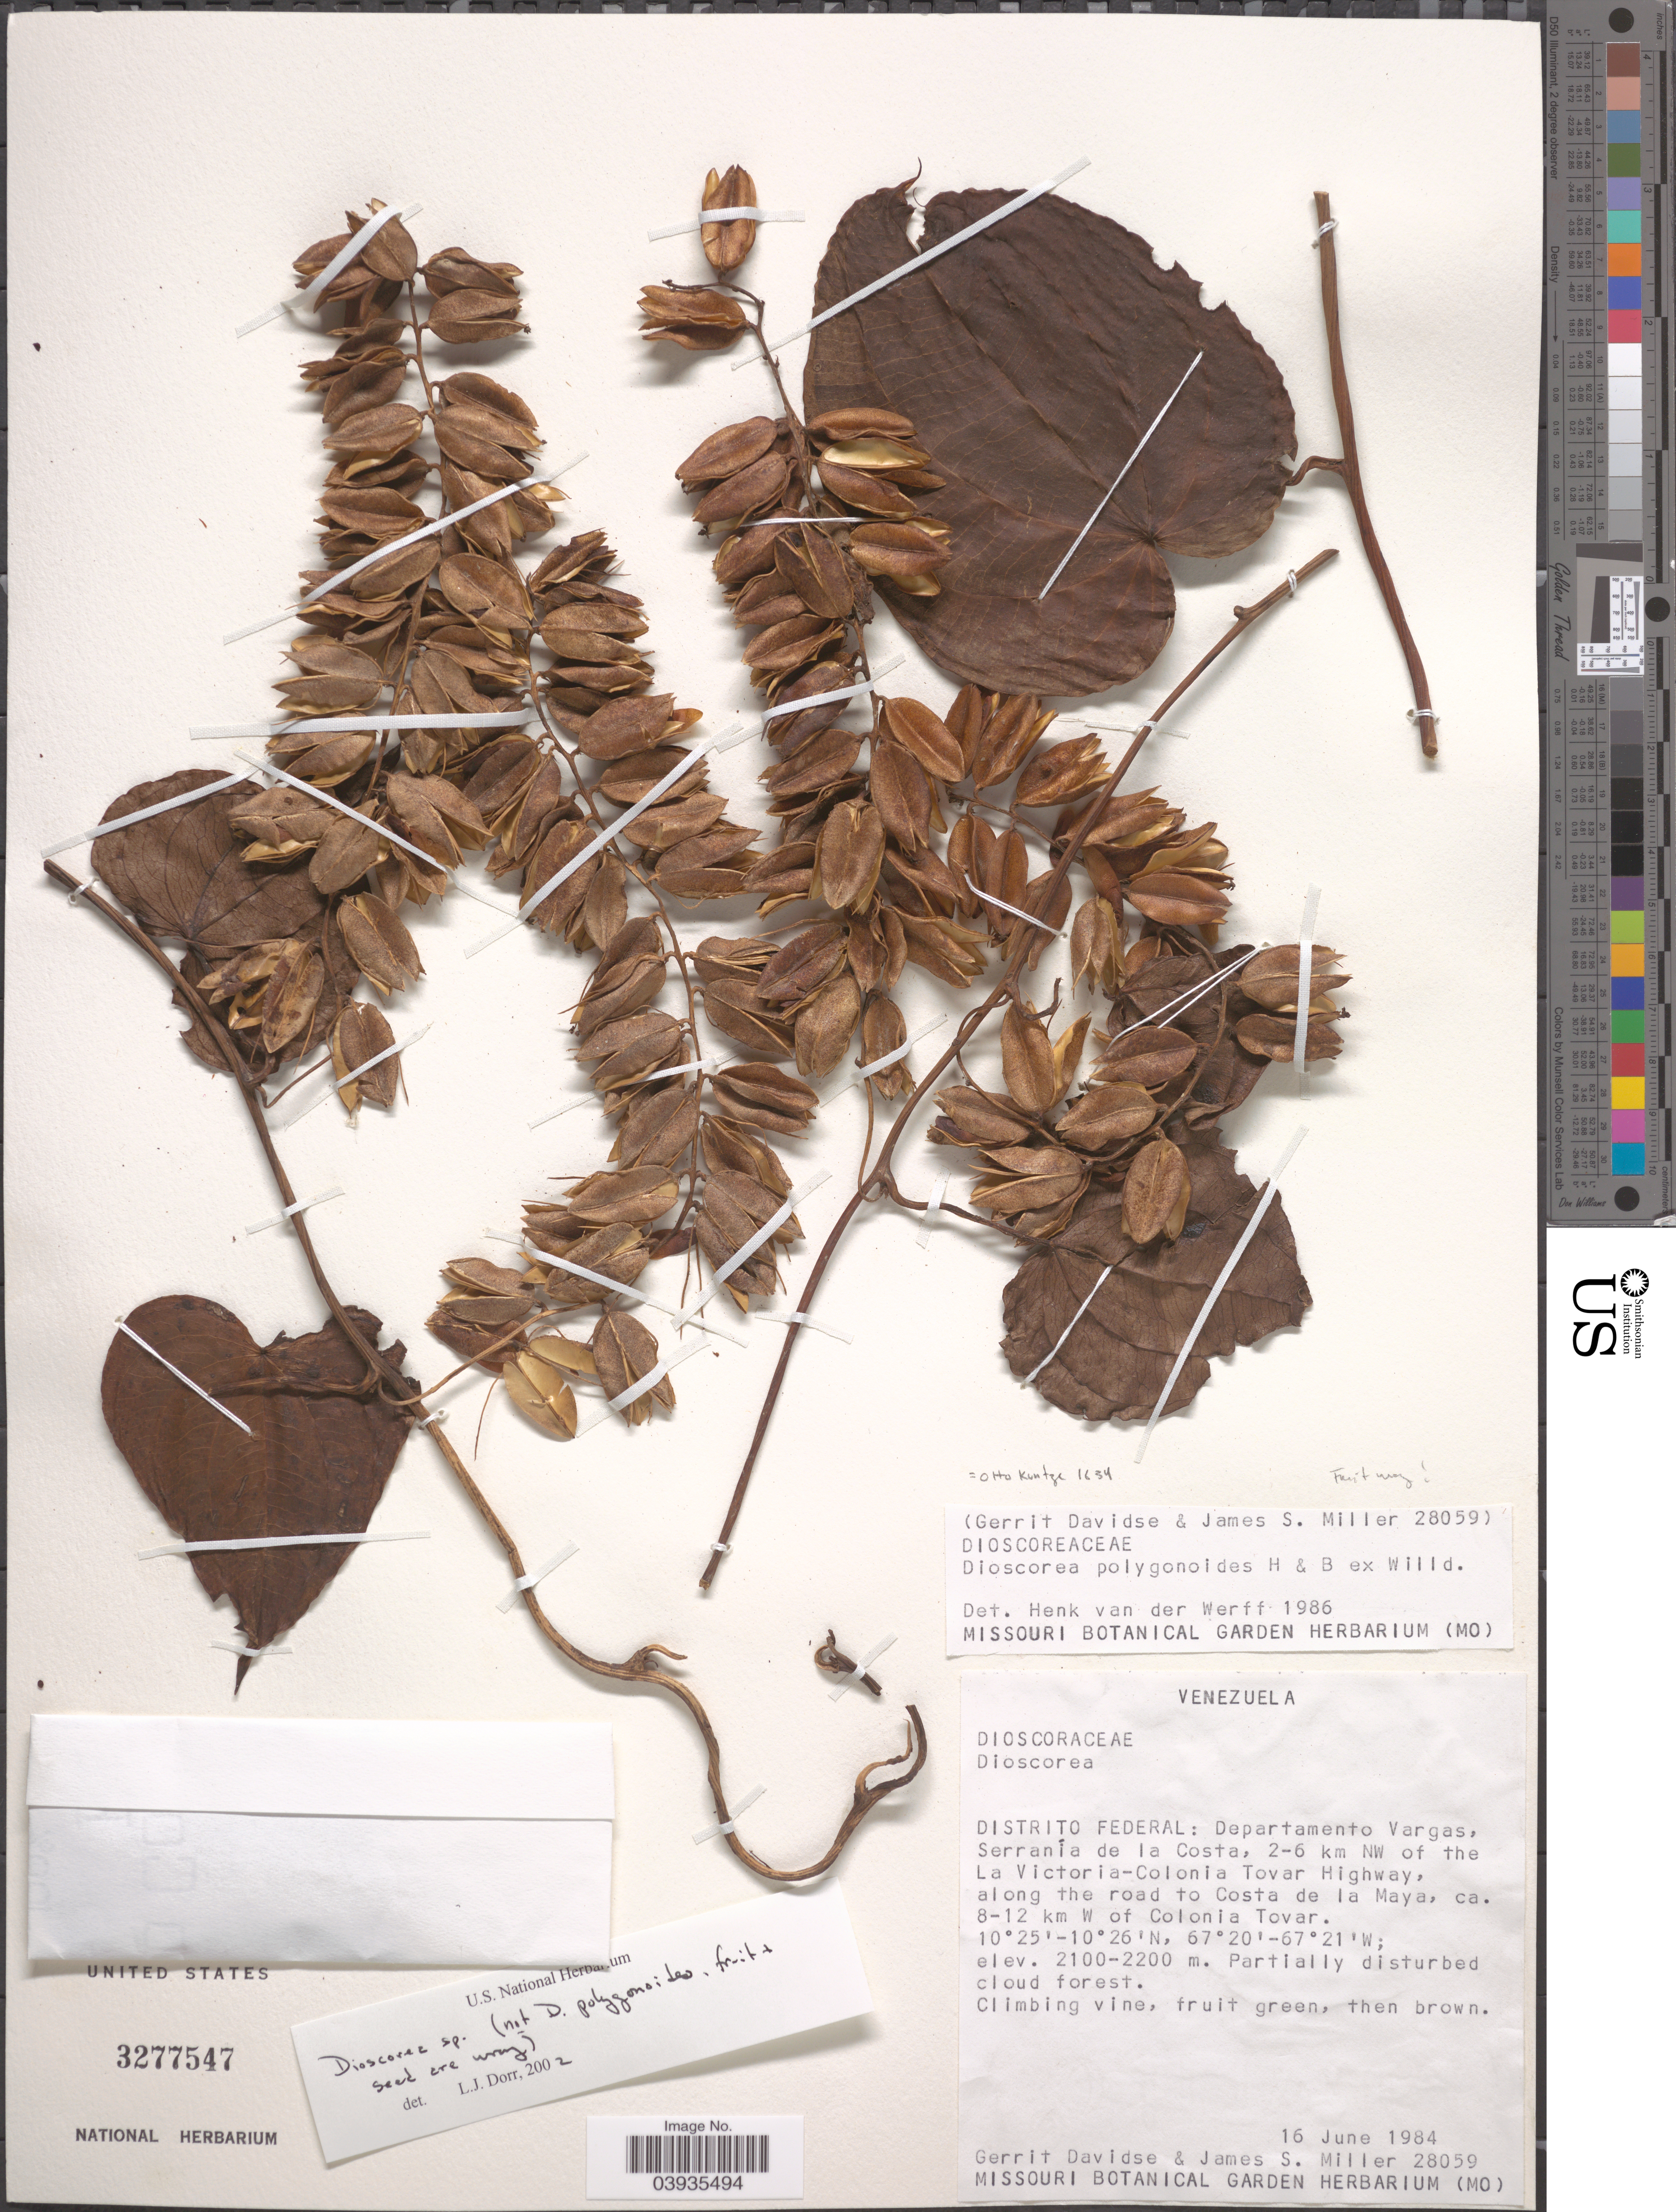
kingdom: Plantae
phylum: Tracheophyta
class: Liliopsida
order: Dioscoreales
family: Dioscoreaceae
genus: Dioscorea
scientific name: Dioscorea sp.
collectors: G. Davidse & J. S. Miller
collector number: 28059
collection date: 1984-06-16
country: Venezuela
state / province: Vargas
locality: Distrito Federal: Departamento Vargas, Serranía de la Costa, 2-6 km NW of the La Victoria-Colonia Tovar Highway, along the road to Costa de la Maya, ca. 8-12 km W of Colonia Tovar.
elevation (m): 2100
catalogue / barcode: US 3277547